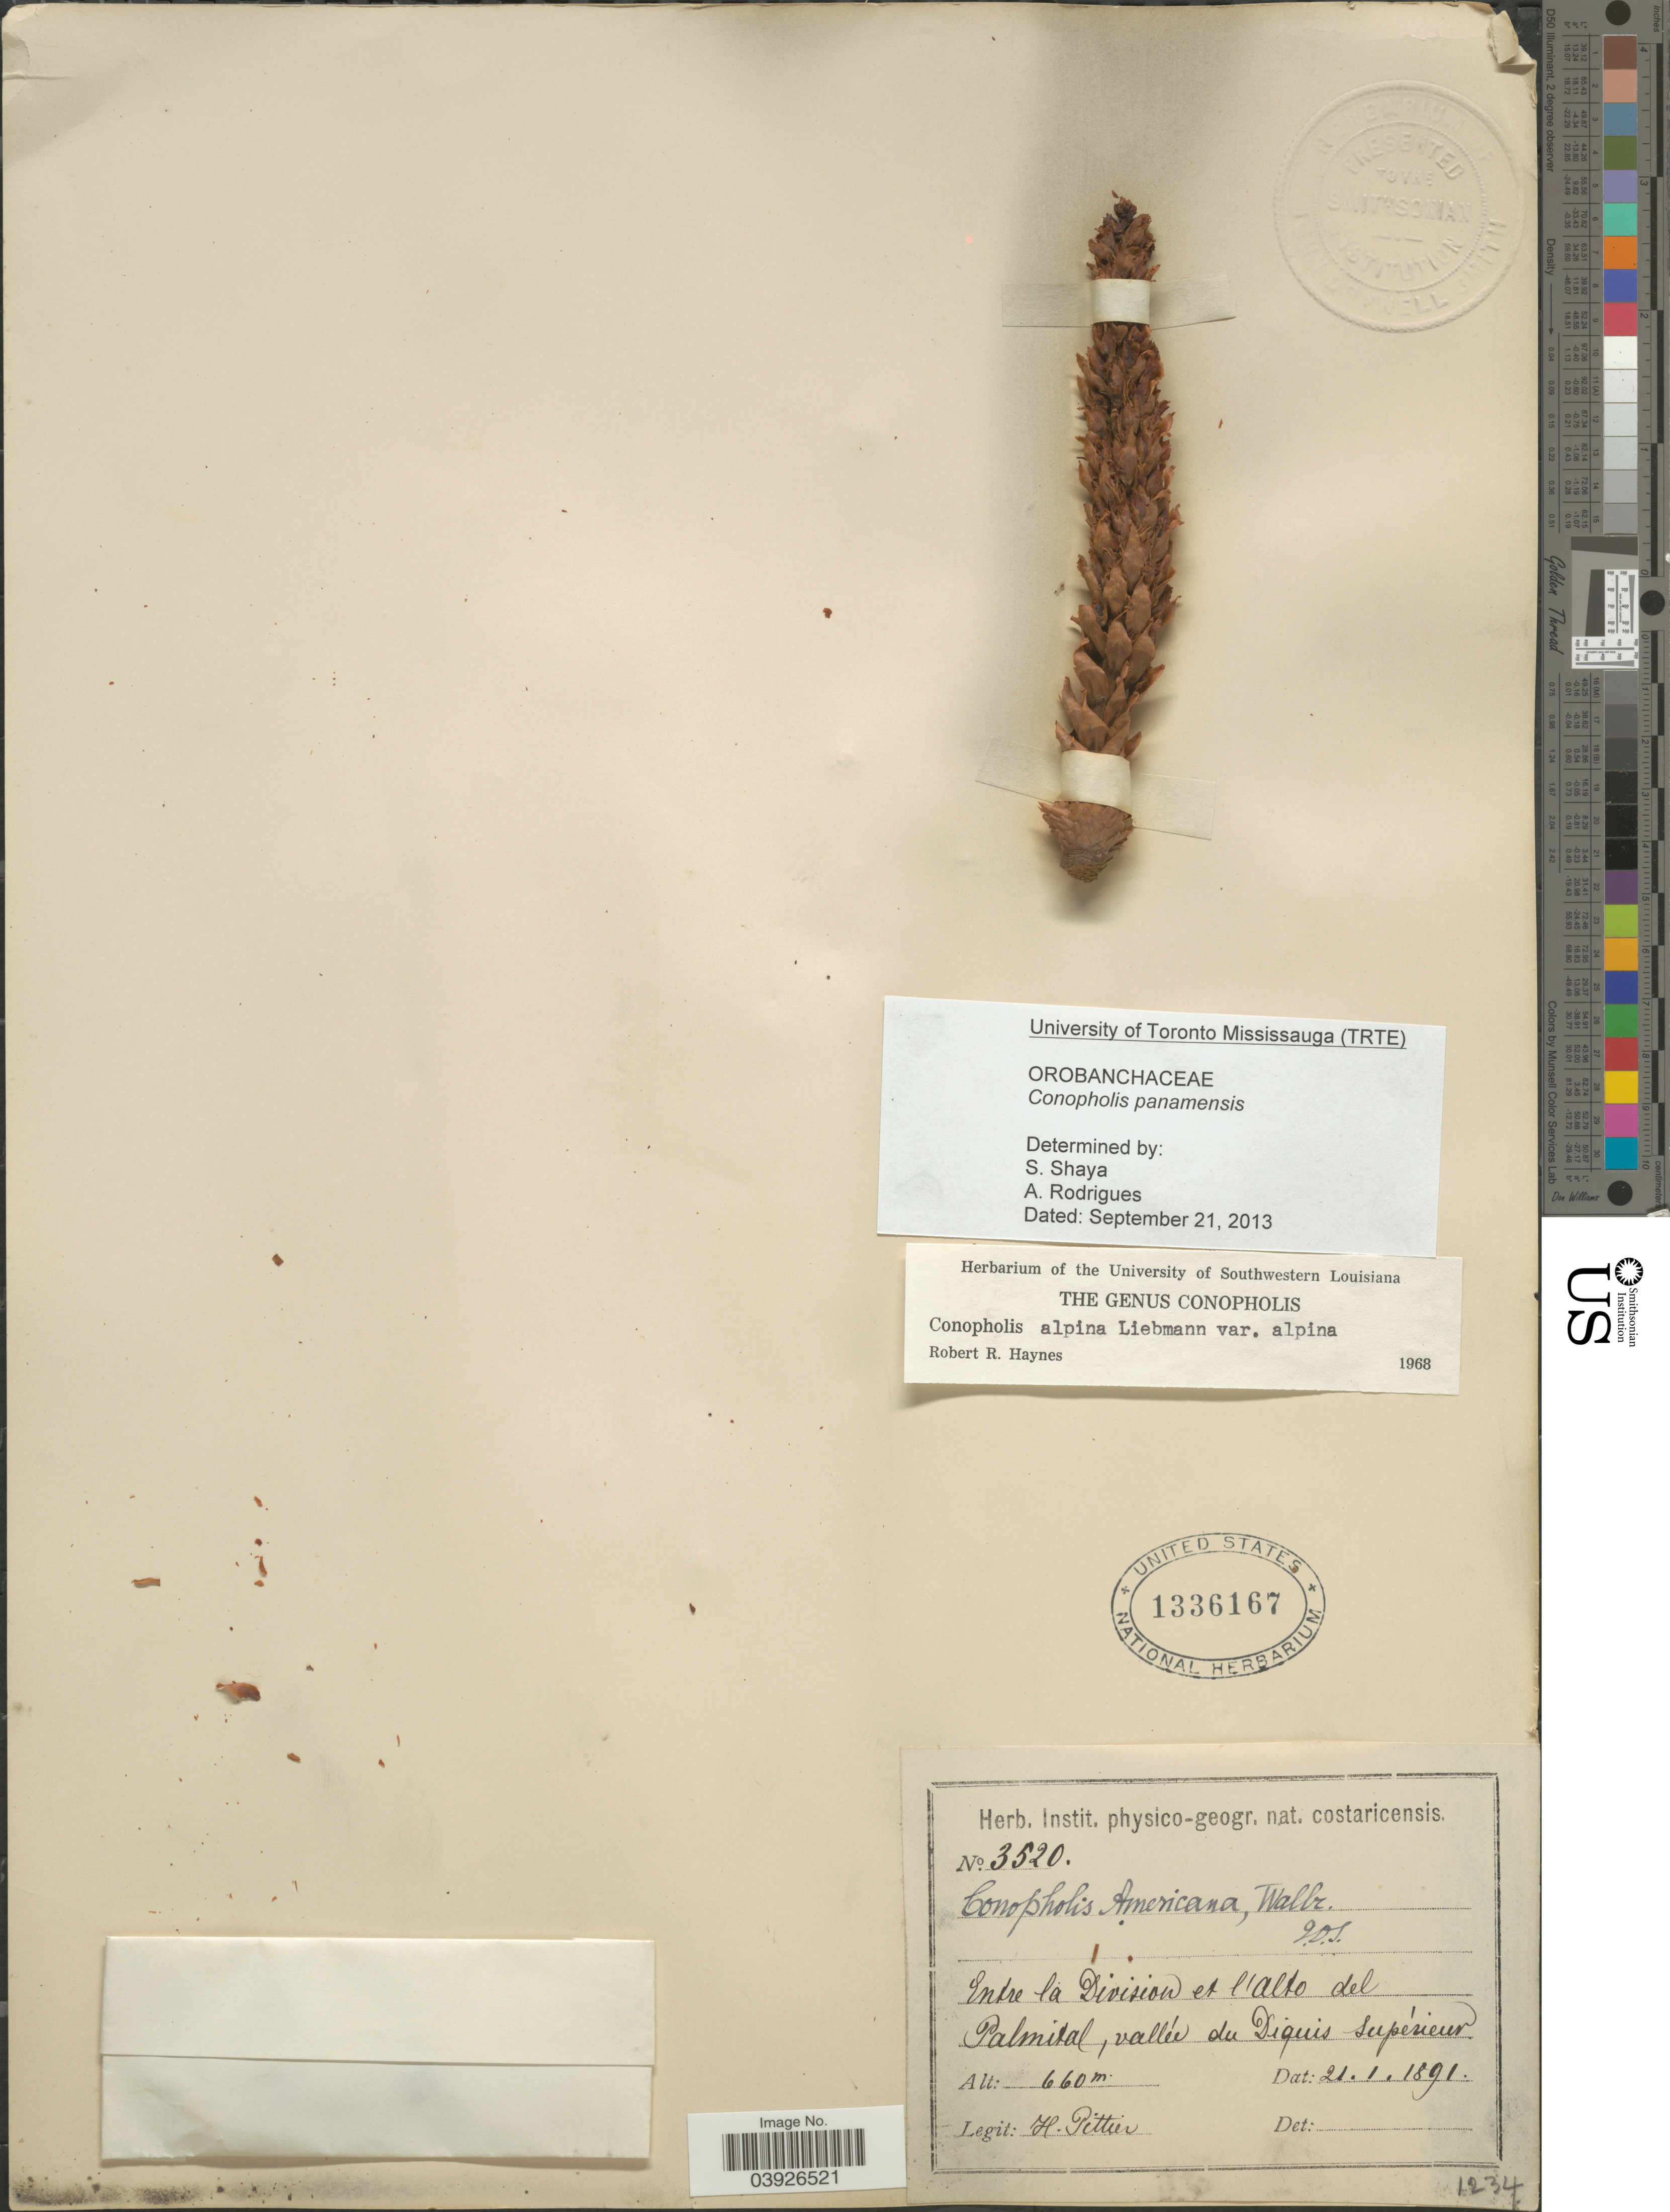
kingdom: Plantae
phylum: Tracheophyta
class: Magnoliopsida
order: Lamiales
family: Orobanchaceae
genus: Conopholis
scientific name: Conopholis panamensis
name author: Woodson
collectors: H. F. Pittier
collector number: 3520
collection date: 1891-01-21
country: Costa Rica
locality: Entre la Division et l'alto del Palmital, vallée du Diquis supérieur.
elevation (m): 660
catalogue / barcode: US 1336167